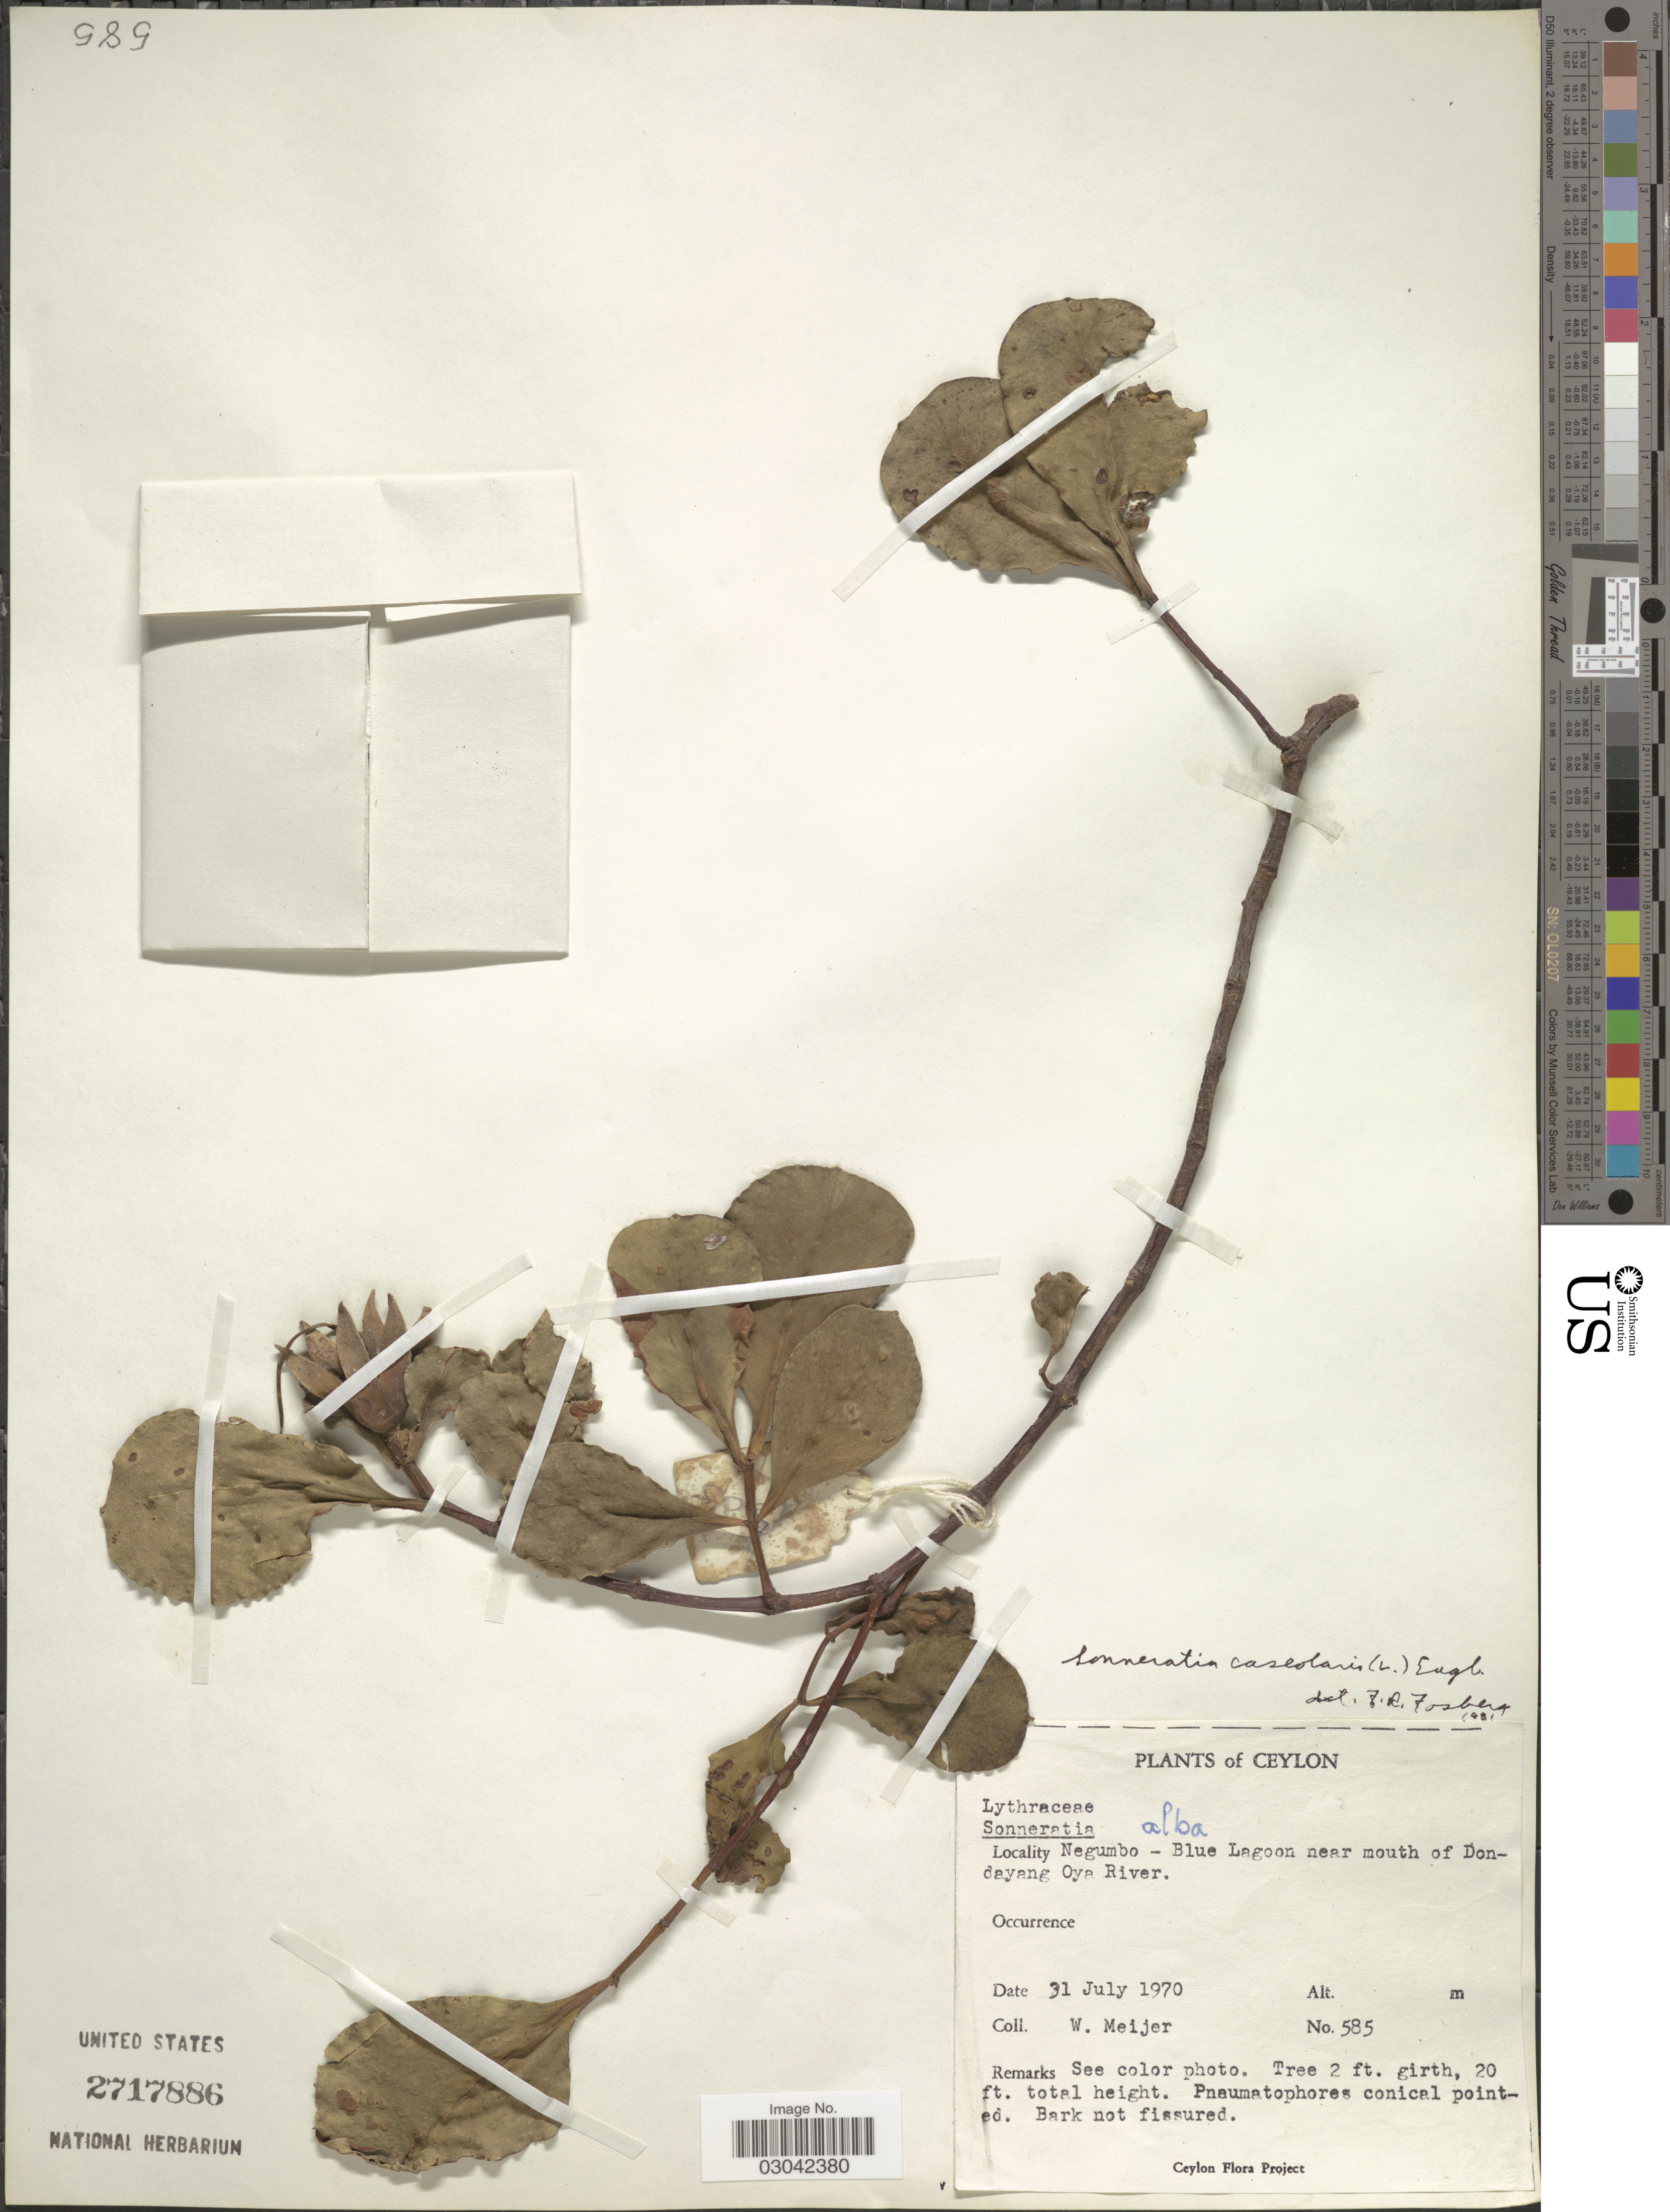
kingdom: Plantae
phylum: Tracheophyta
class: Magnoliopsida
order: Myrtales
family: Lythraceae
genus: Sonneratia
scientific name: Sonneratia caseolaris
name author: (L.) Engl.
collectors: W. Meijer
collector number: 585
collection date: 1970-07-31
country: Sri Lanka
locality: Ceylon. Negumbo - Blue Lagoon near mouth of Dondayang Oya River.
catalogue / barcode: US 2717886